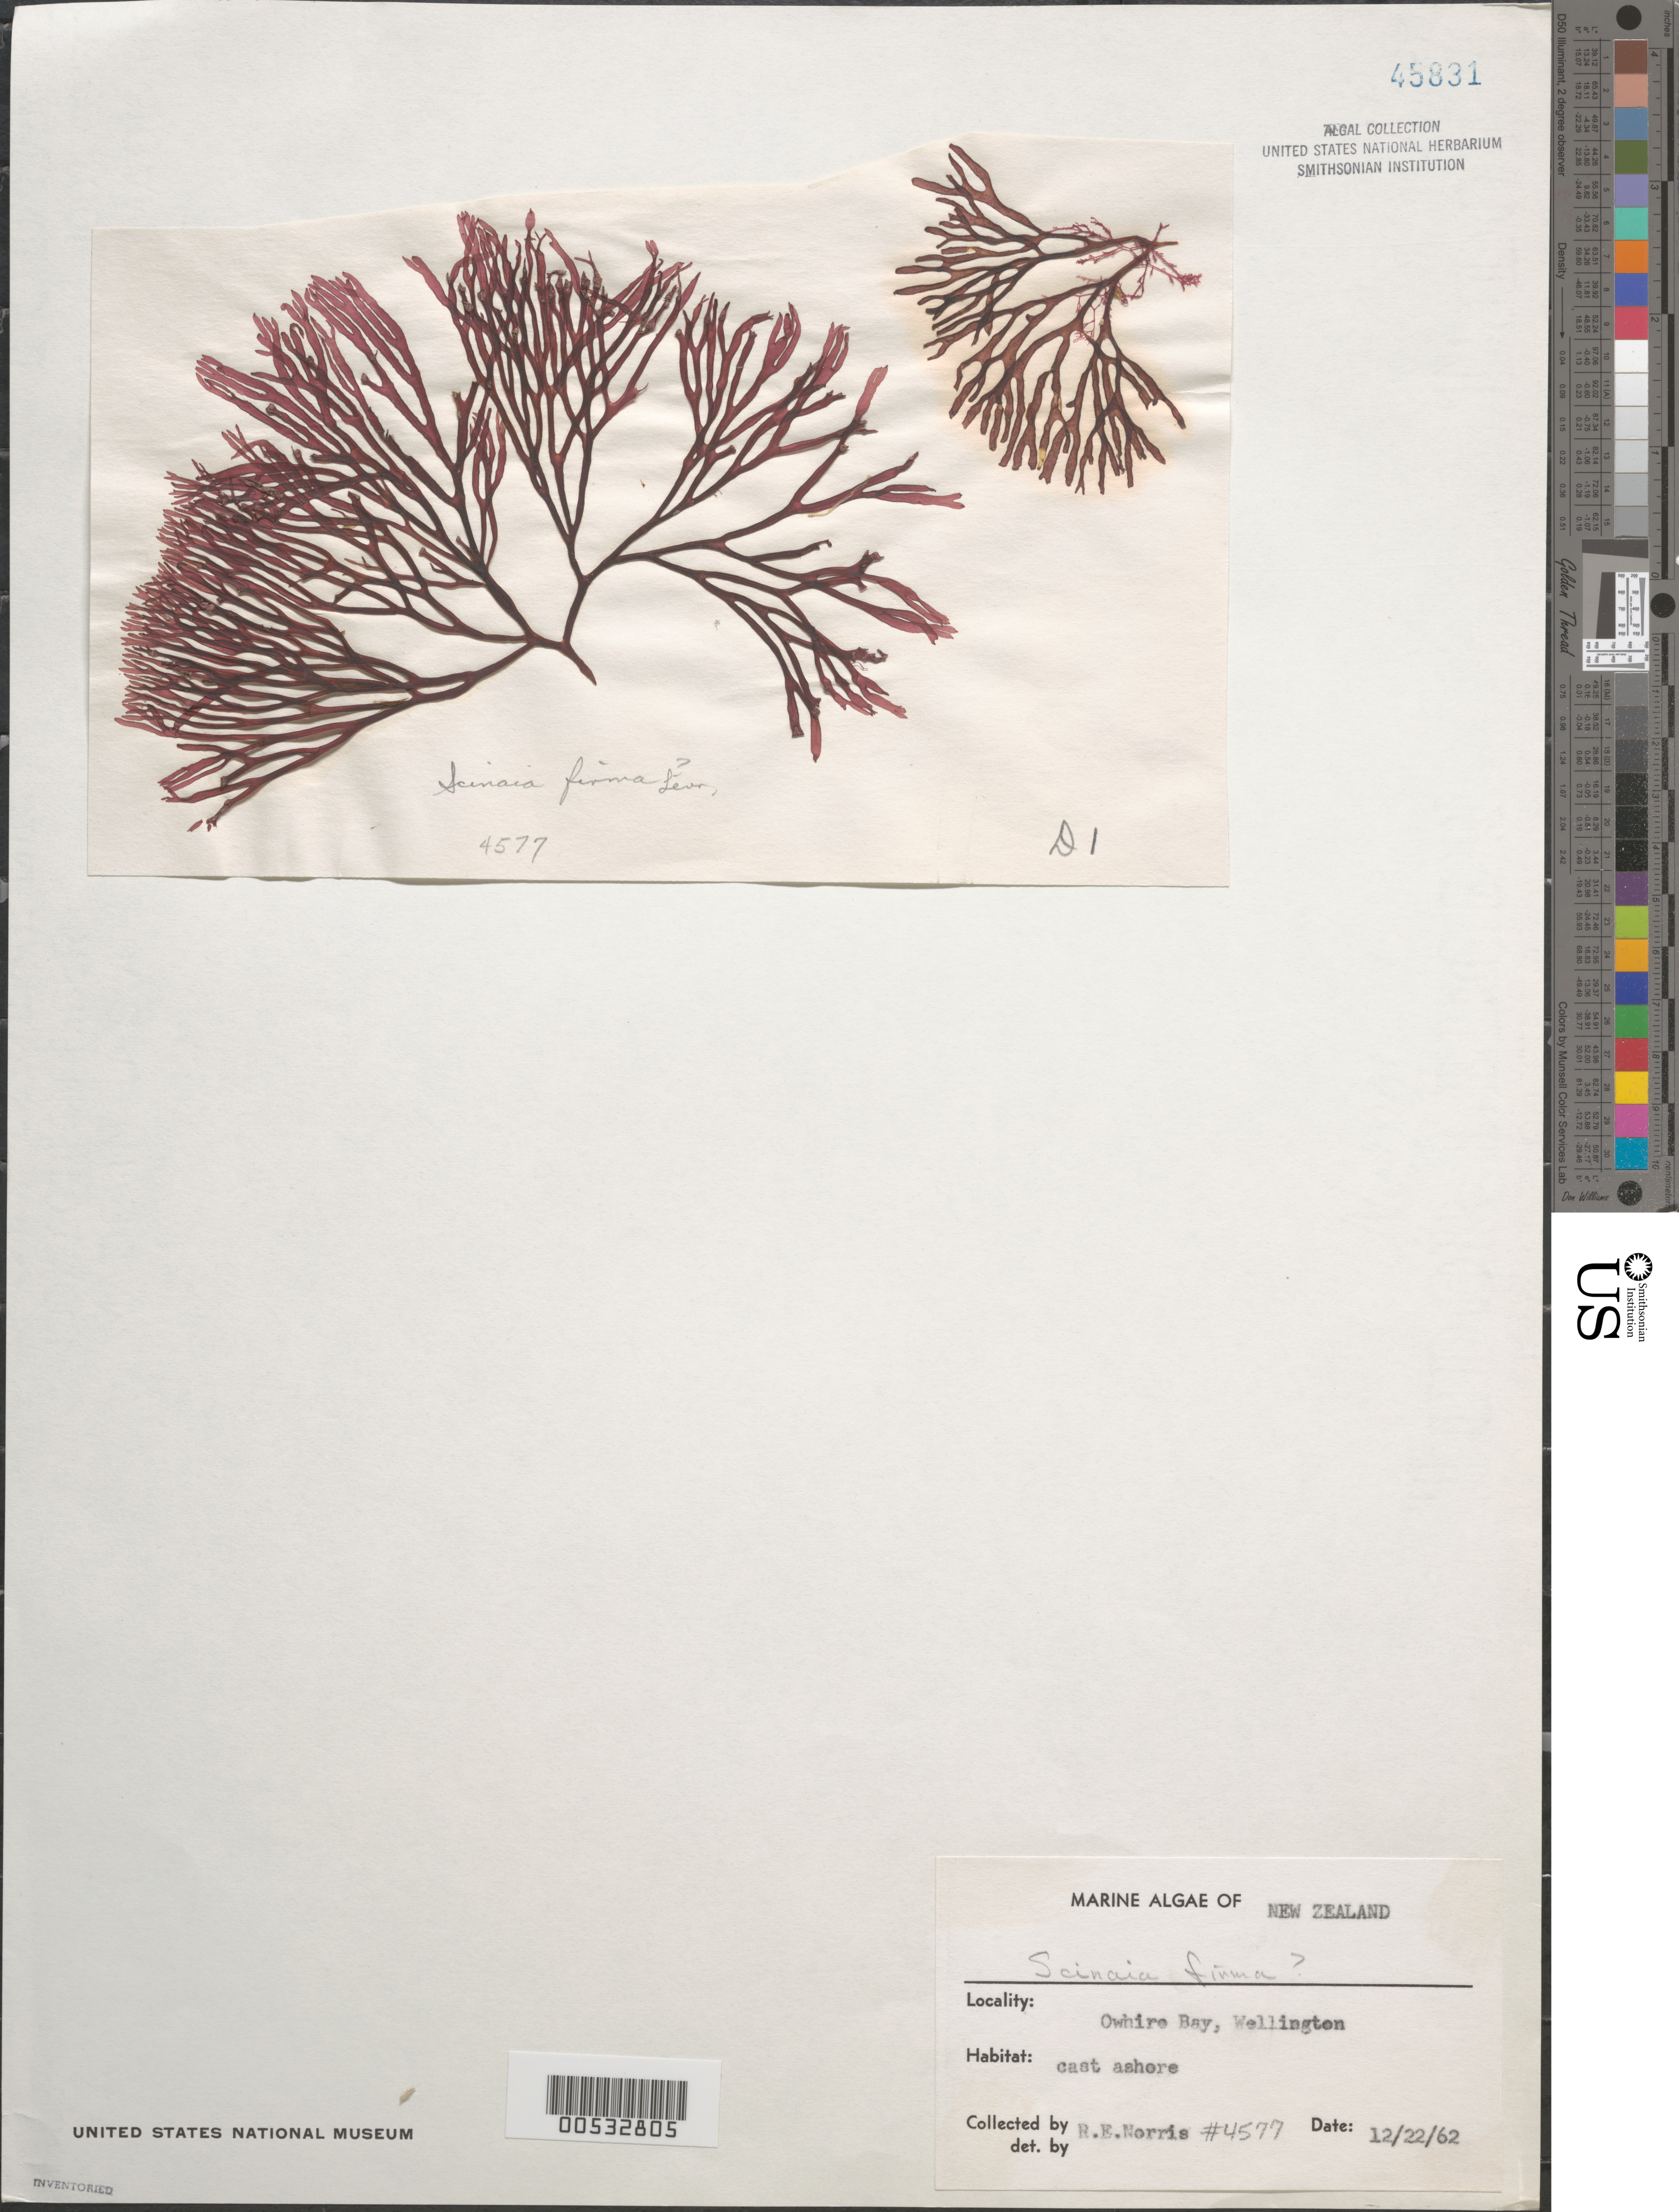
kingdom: Plantae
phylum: Rhodophyta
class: Florideophyceae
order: Nemaliales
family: Scinaiaceae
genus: Scinaia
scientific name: Scinaia firma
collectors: R. E. Norris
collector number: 4577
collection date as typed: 22 Dec 1967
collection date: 1967-12-22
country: New Zealand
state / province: Wellington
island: North Island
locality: Owhiro Bay, Wellington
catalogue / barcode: US 45831